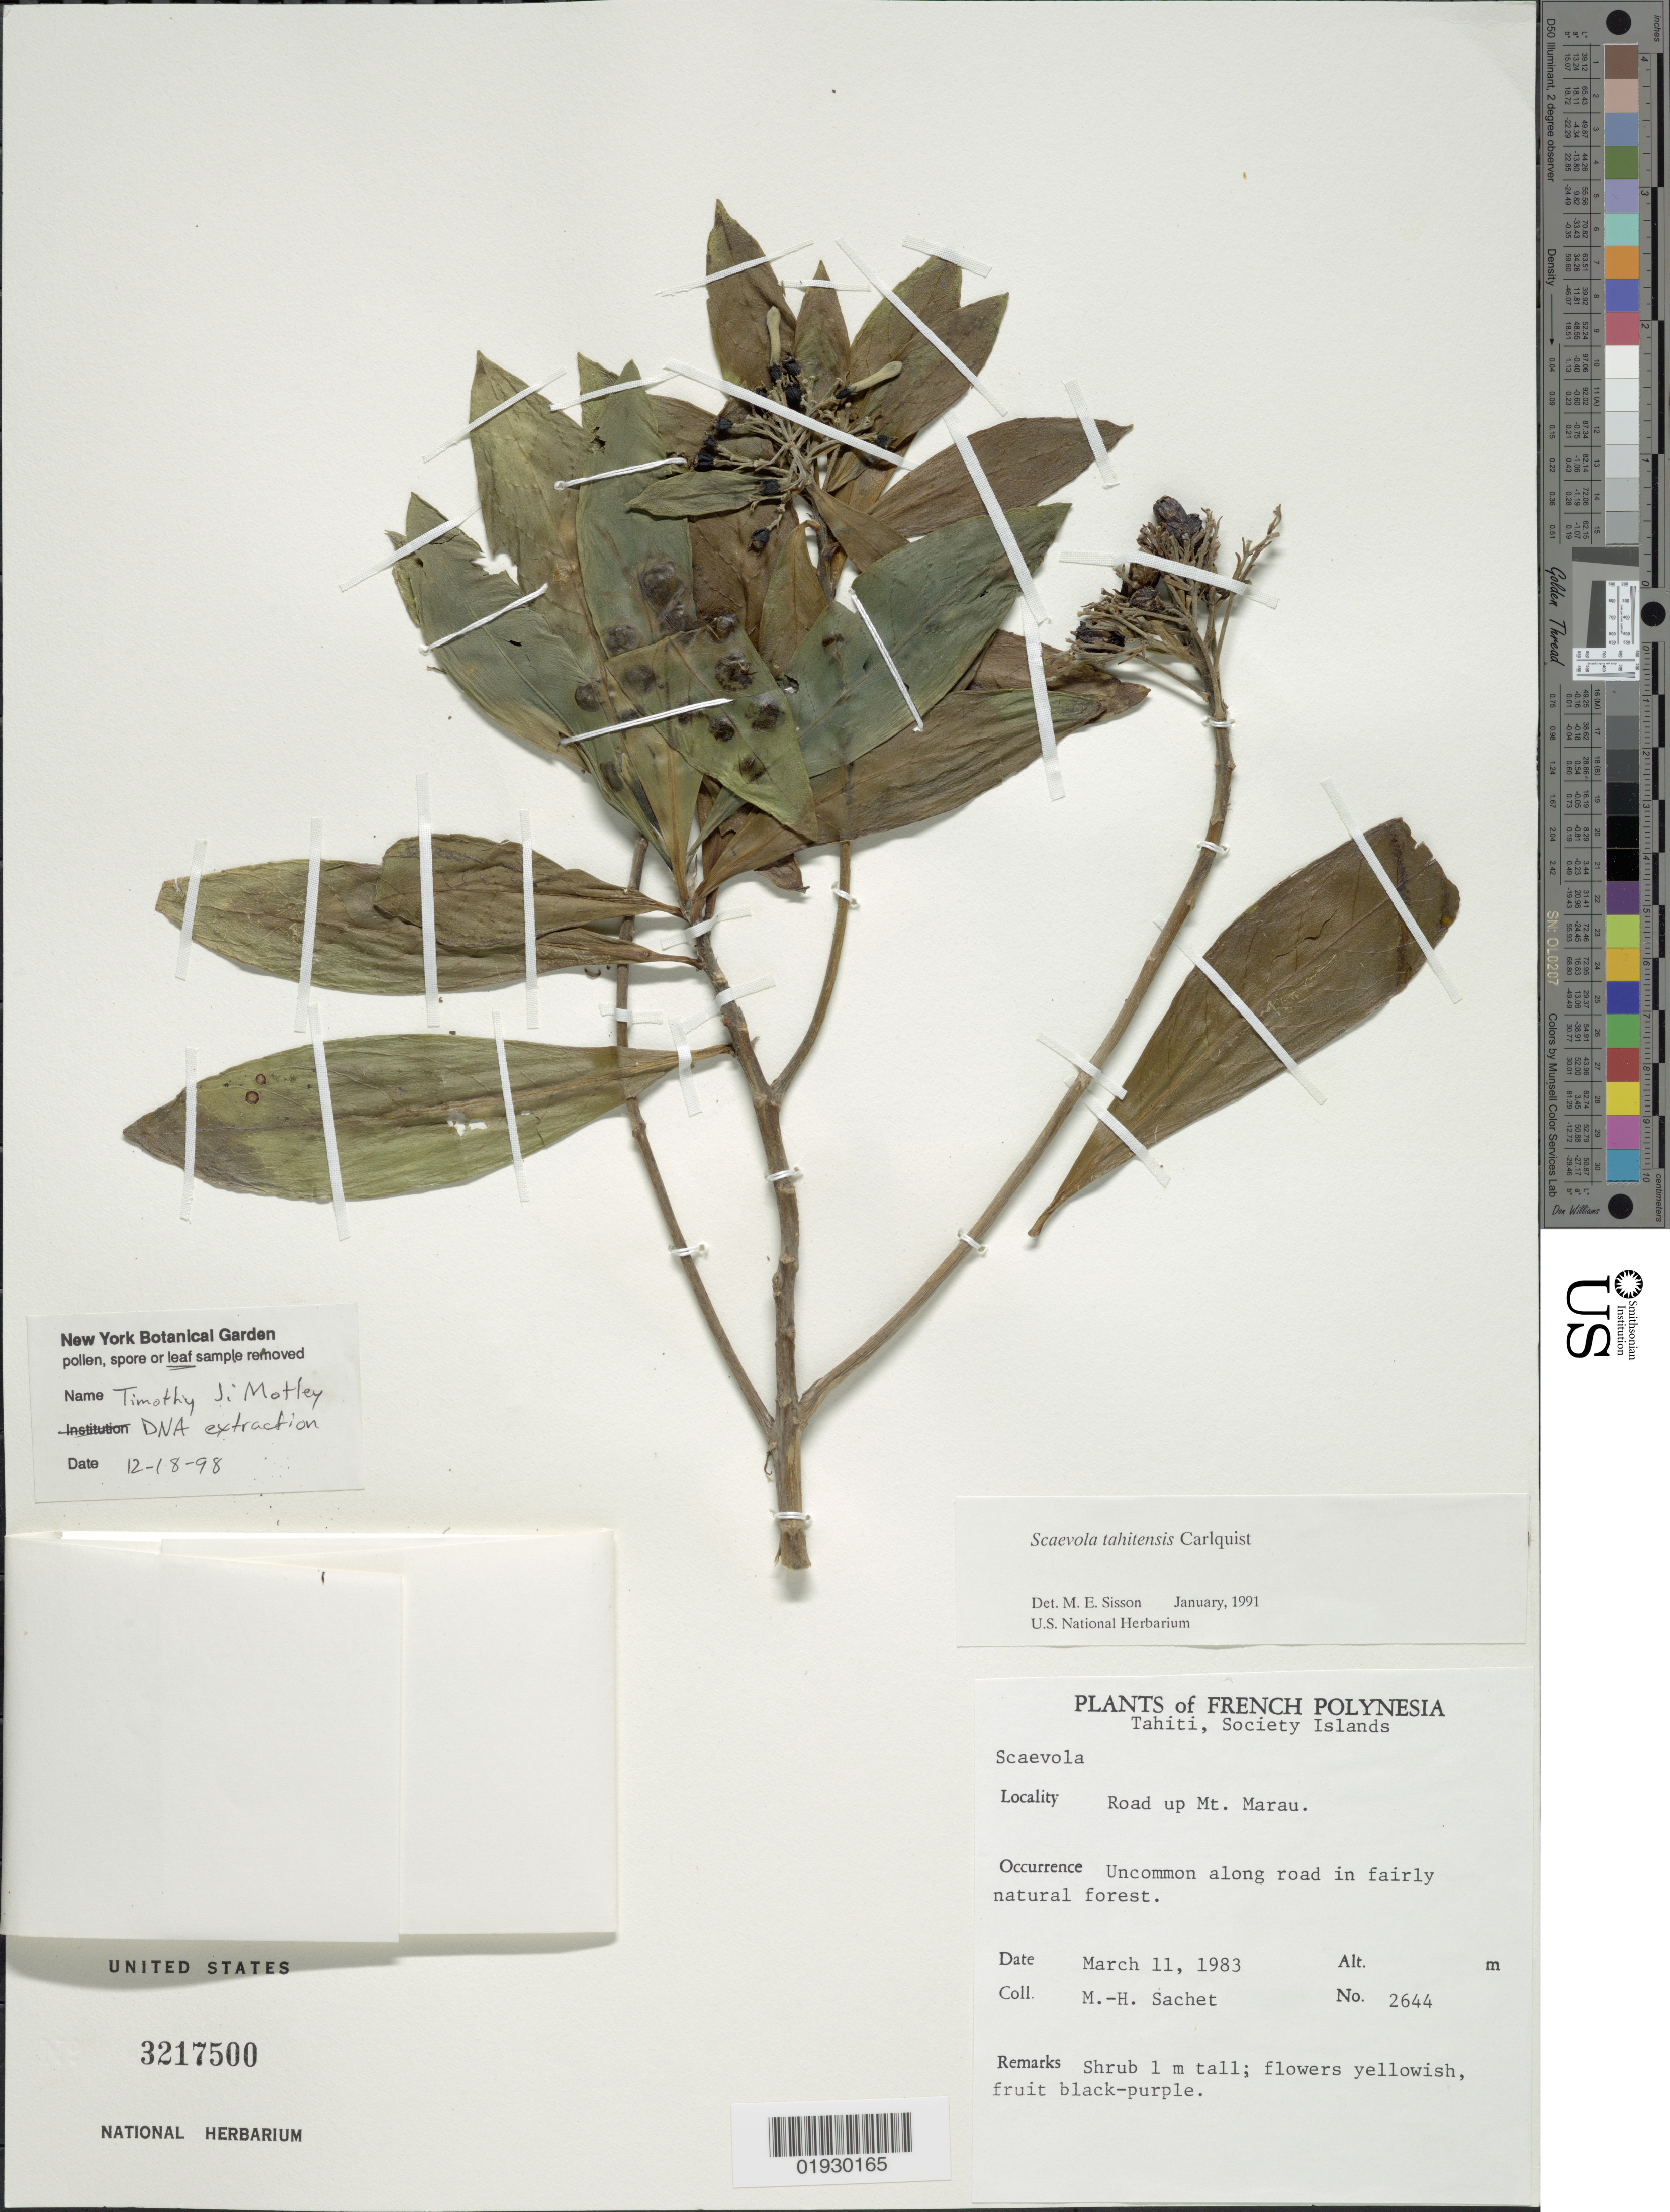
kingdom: Plantae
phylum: Tracheophyta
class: Magnoliopsida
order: Asterales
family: Goodeniaceae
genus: Scaevola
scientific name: Scaevola tahitensis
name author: Carlquist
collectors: M.-H. Sachet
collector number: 2644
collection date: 1983-03-11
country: French Polynesia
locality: Tahiti, Society Islands. Road up Mt. Marau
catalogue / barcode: US 3217500